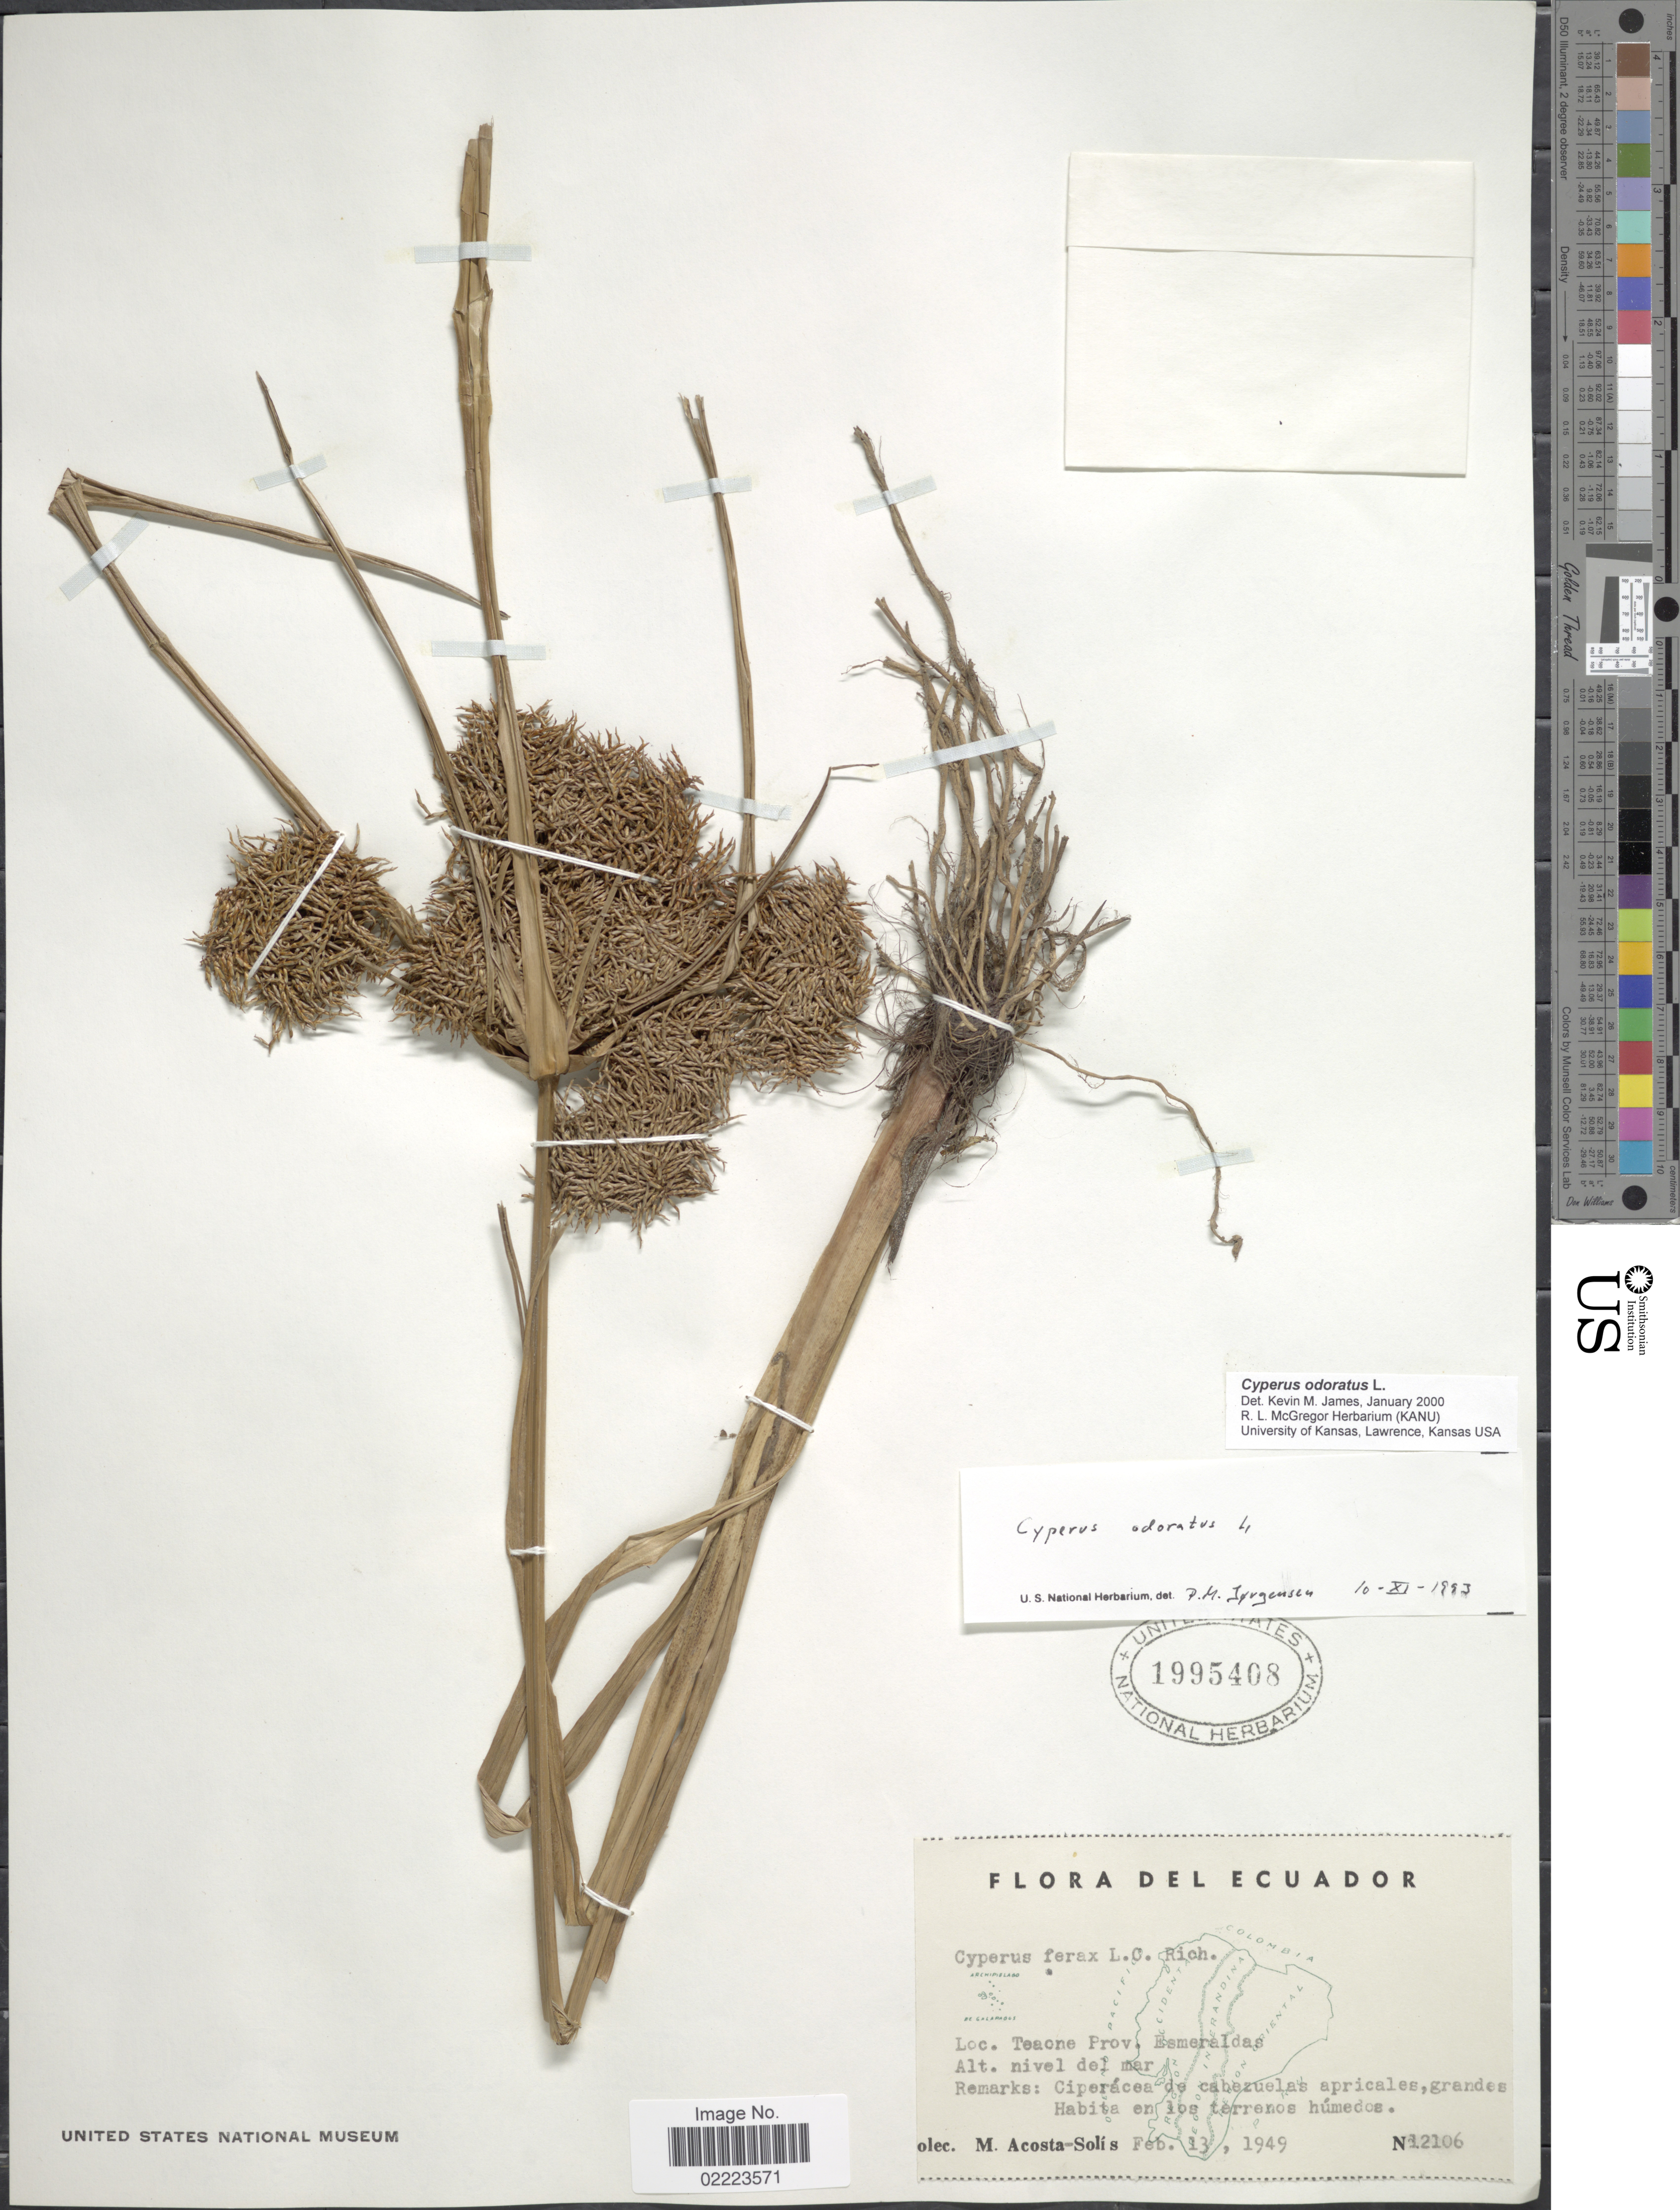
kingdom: Plantae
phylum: Tracheophyta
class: Liliopsida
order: Poales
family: Cyperaceae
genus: Cyperus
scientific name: Cyperus odoratus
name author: L.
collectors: M. Acosta Solis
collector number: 12106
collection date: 1949-02-13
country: Ecuador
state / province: Esmeraldas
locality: Teaone, Prov. Esmeraldas.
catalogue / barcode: US 1995408